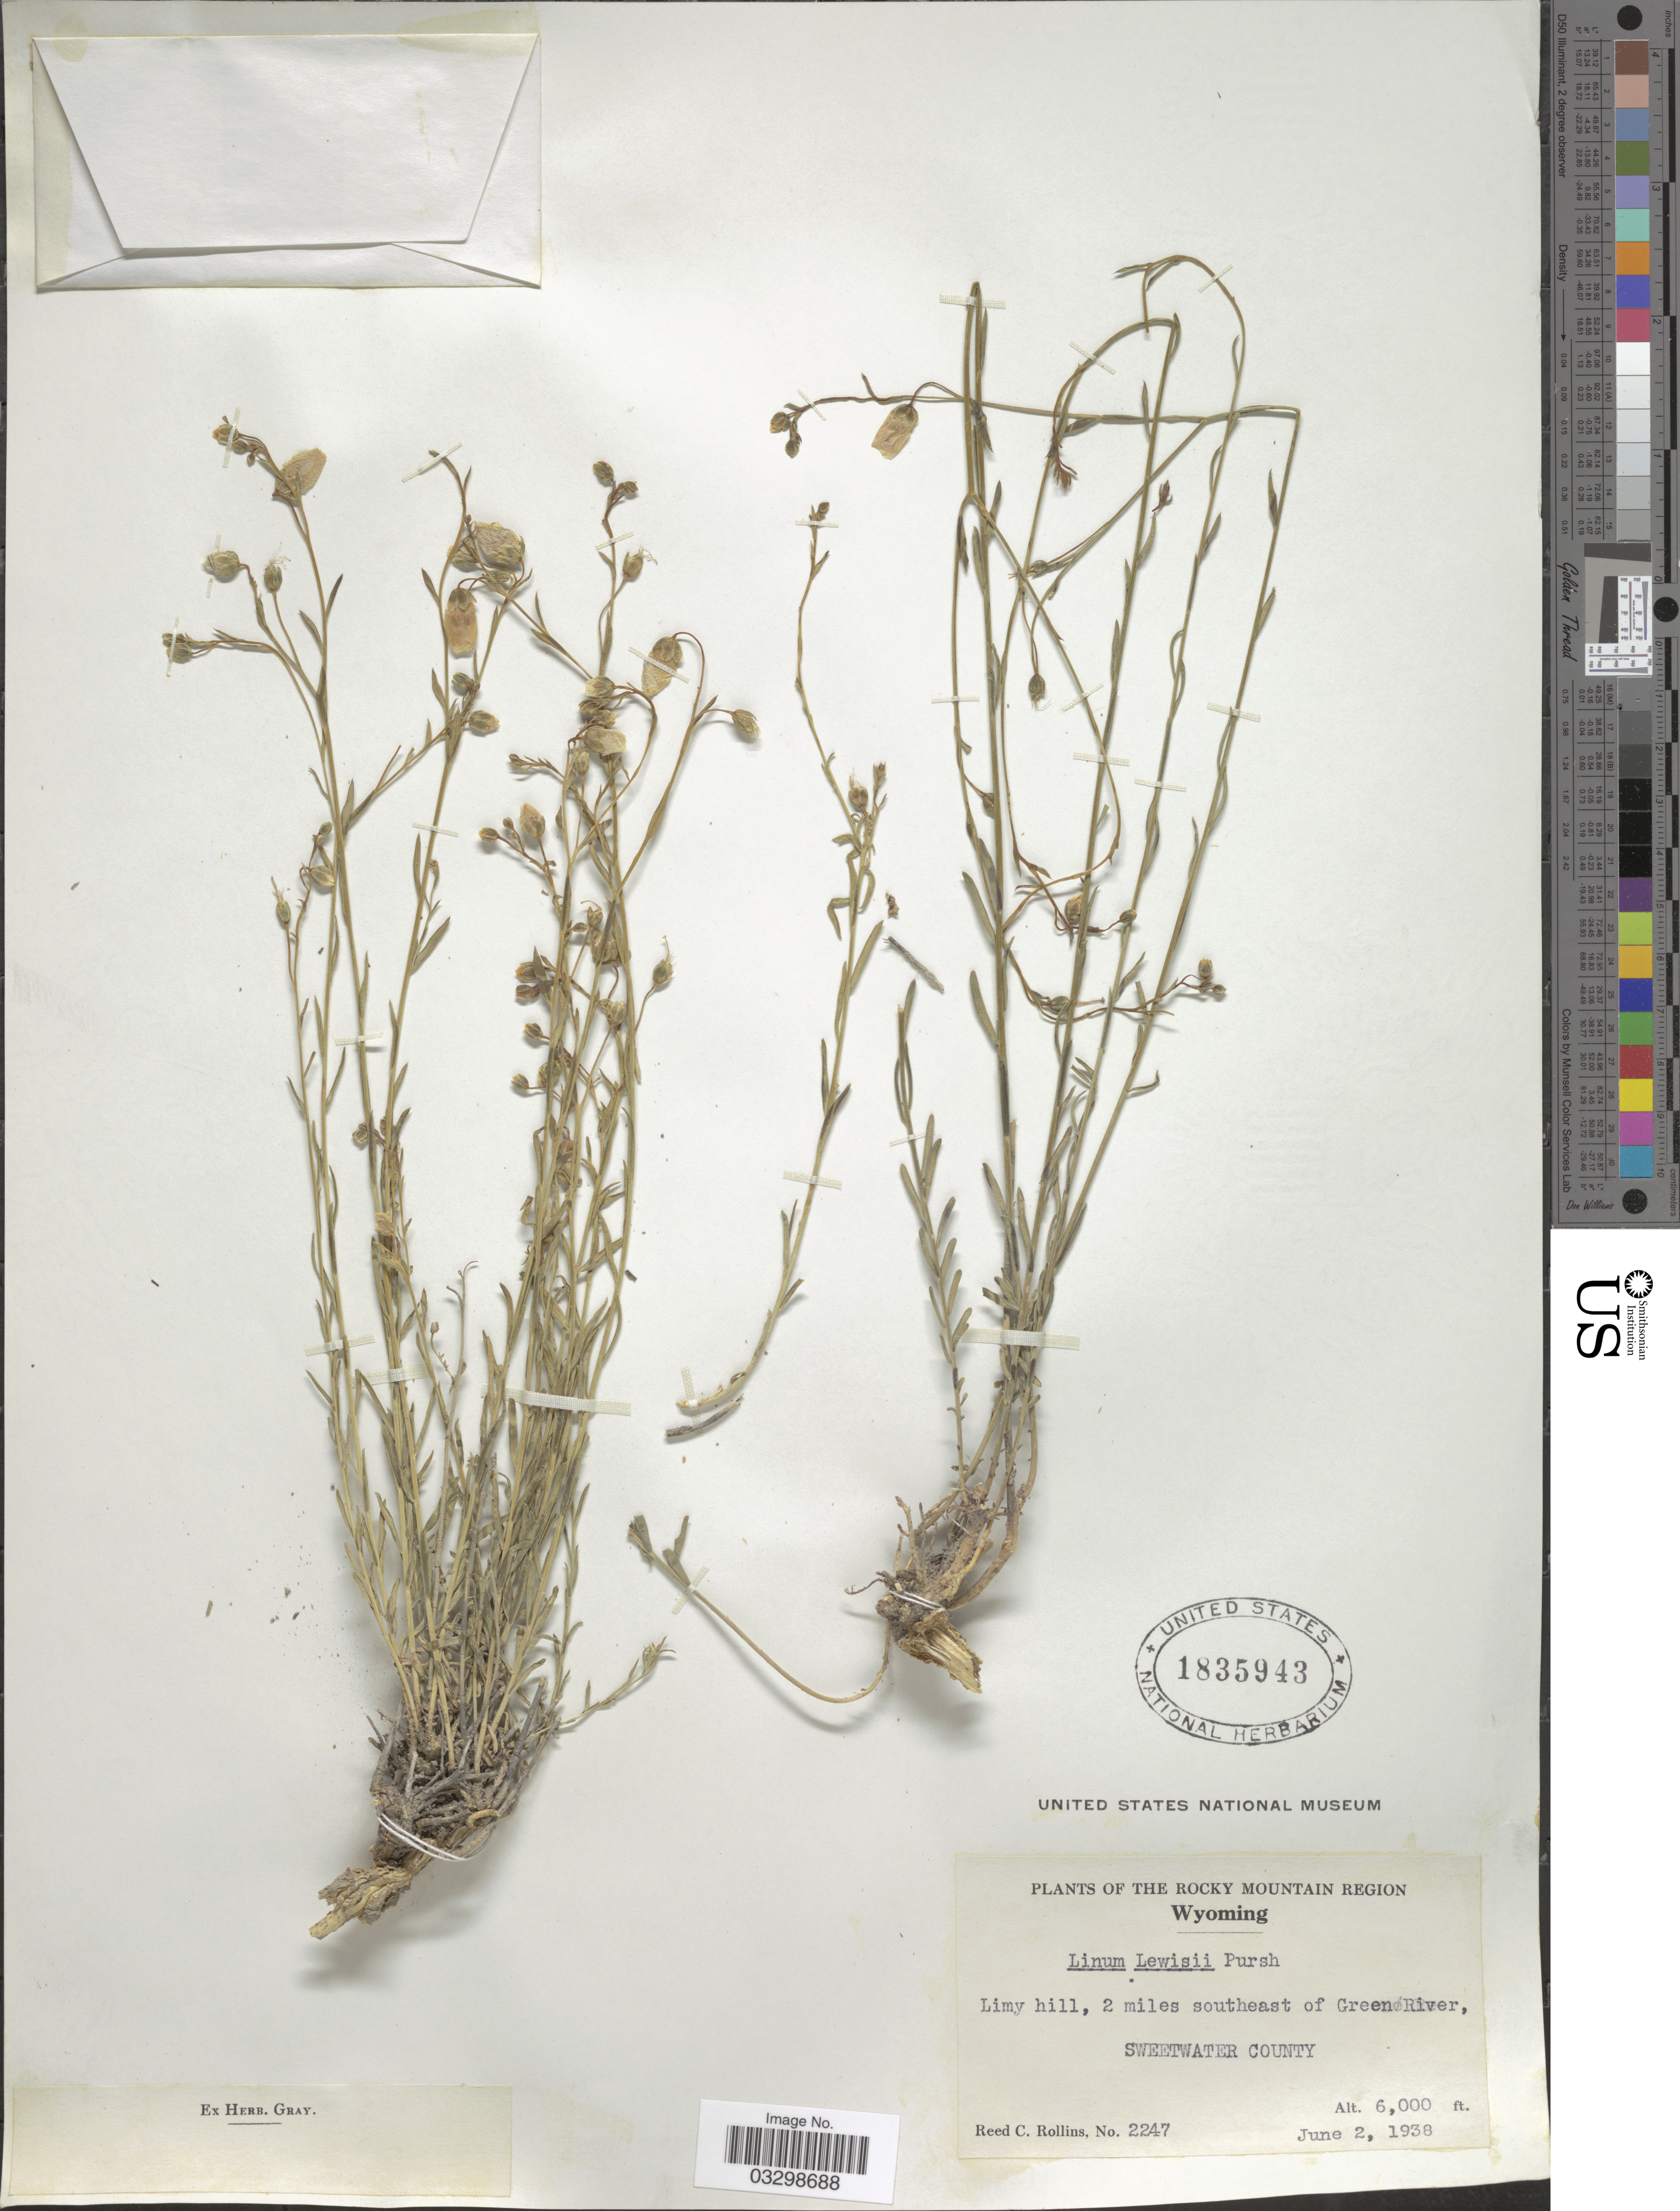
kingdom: Plantae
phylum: Tracheophyta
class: Magnoliopsida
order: Malpighiales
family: Linaceae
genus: Linum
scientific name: Linum lewisii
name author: Pursh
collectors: R. Collins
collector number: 2247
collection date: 1938-06-02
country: United States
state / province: Wyoming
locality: Limy hill, 2 miles southeast of Green River, Sweetwater County.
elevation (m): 1829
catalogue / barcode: US 1835943